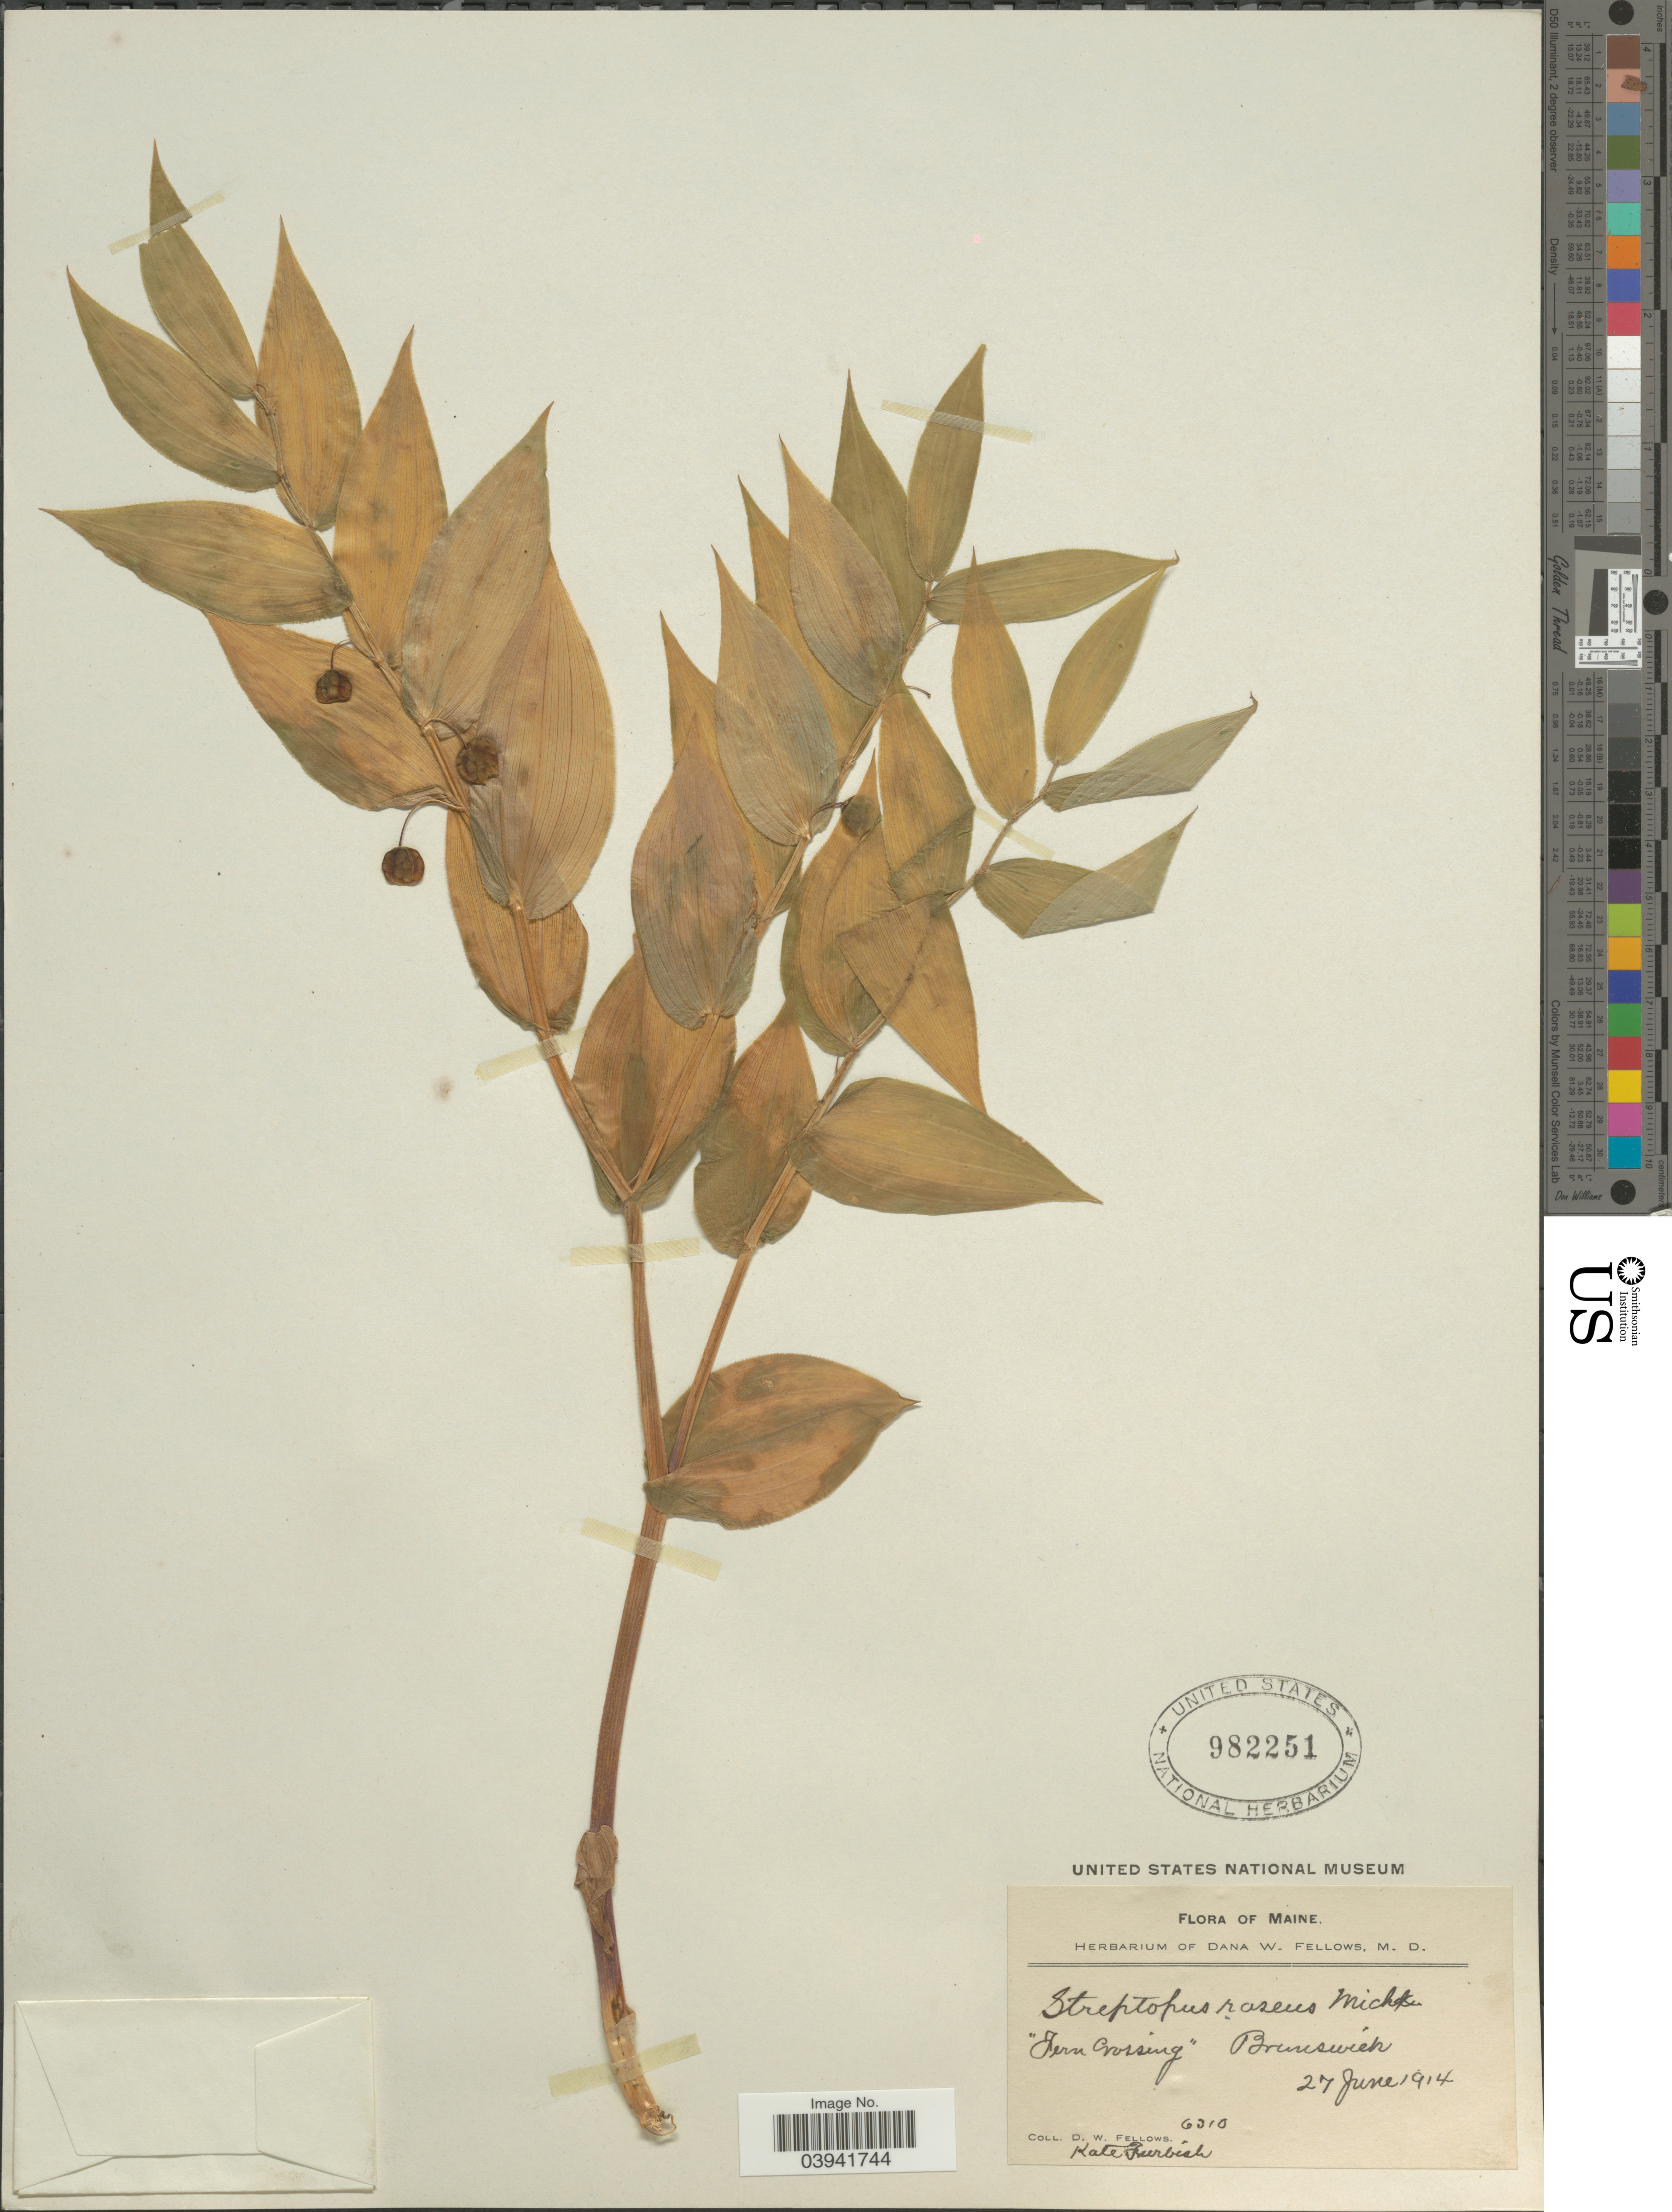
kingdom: Plantae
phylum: Tracheophyta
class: Liliopsida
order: Liliales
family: Liliaceae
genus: Streptopus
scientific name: Streptopus roseus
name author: Michx.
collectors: D. W. Fellows & K. Furbish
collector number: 6310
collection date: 1914-06-27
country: United States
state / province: Maine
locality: Fern Crossing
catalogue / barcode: US 982251